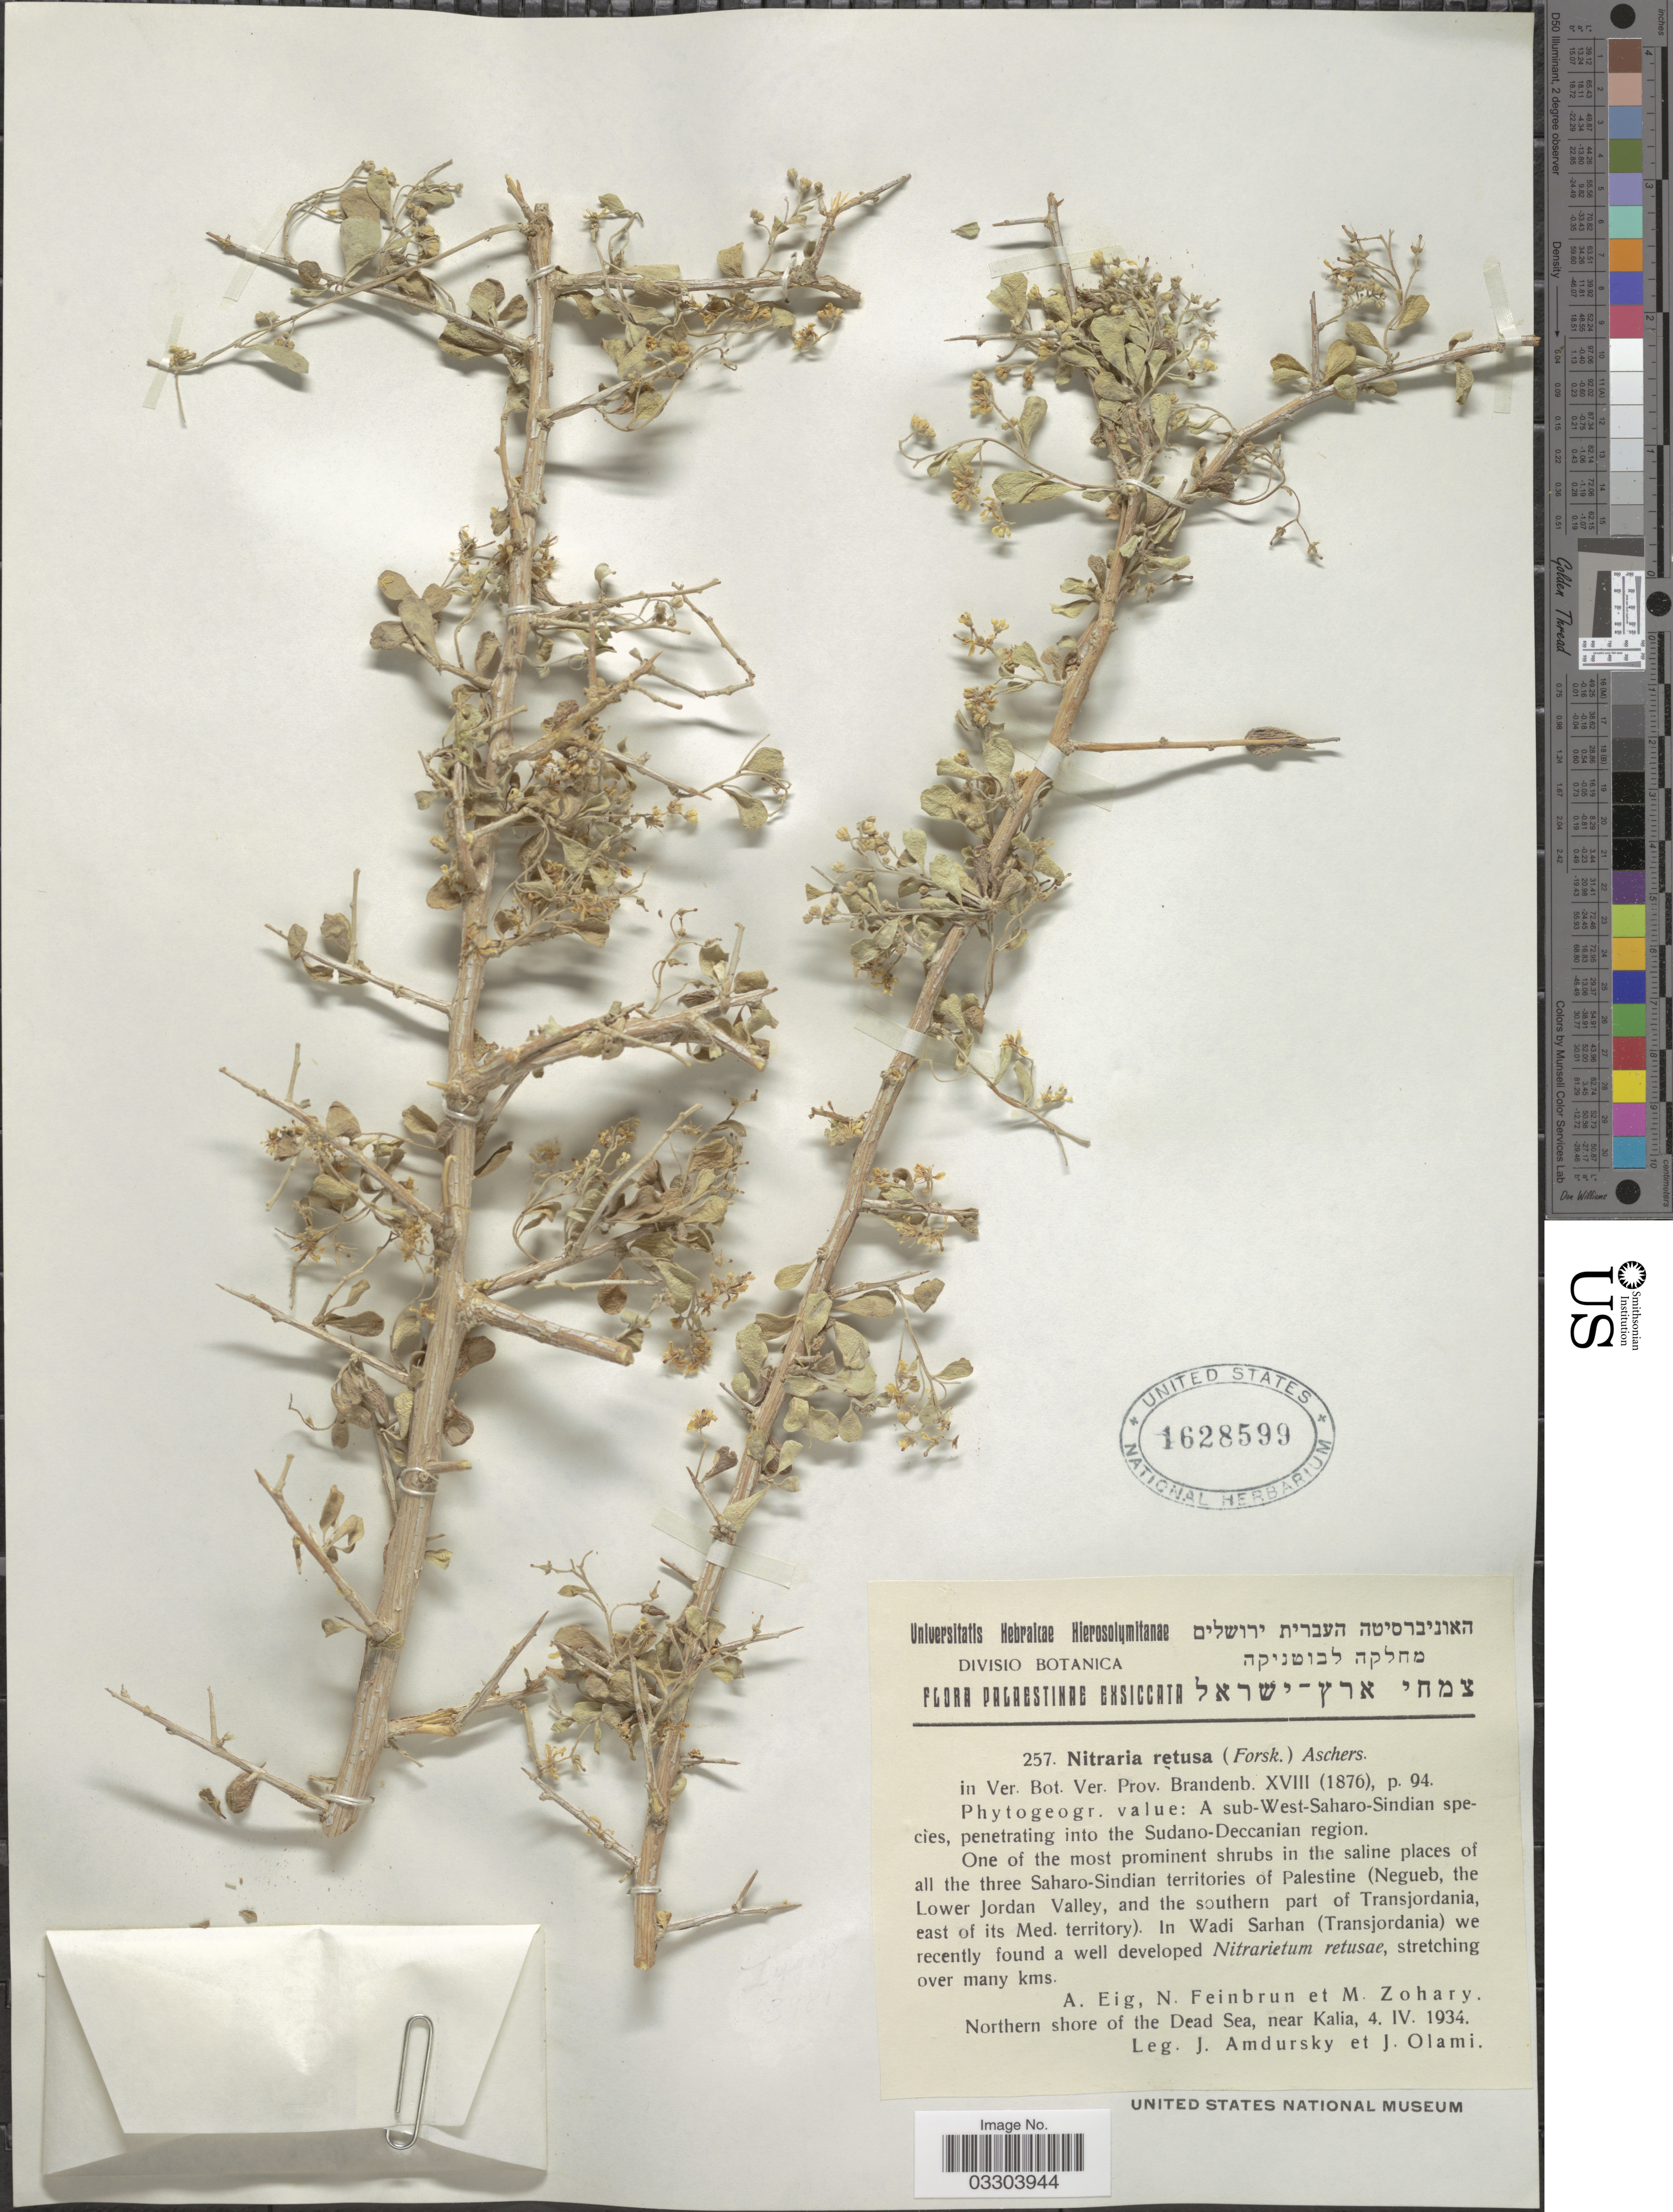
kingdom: Plantae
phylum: Tracheophyta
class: Magnoliopsida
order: Sapindales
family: Nitrariaceae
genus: Nitraria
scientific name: Nitraria retusa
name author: (Forssk.) Asch.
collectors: I. Amdursky & J. Olami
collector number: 257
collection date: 1934-04-04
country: Israel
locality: Northern shore of the Dead Sea, near Kalia.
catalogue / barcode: US 1628599